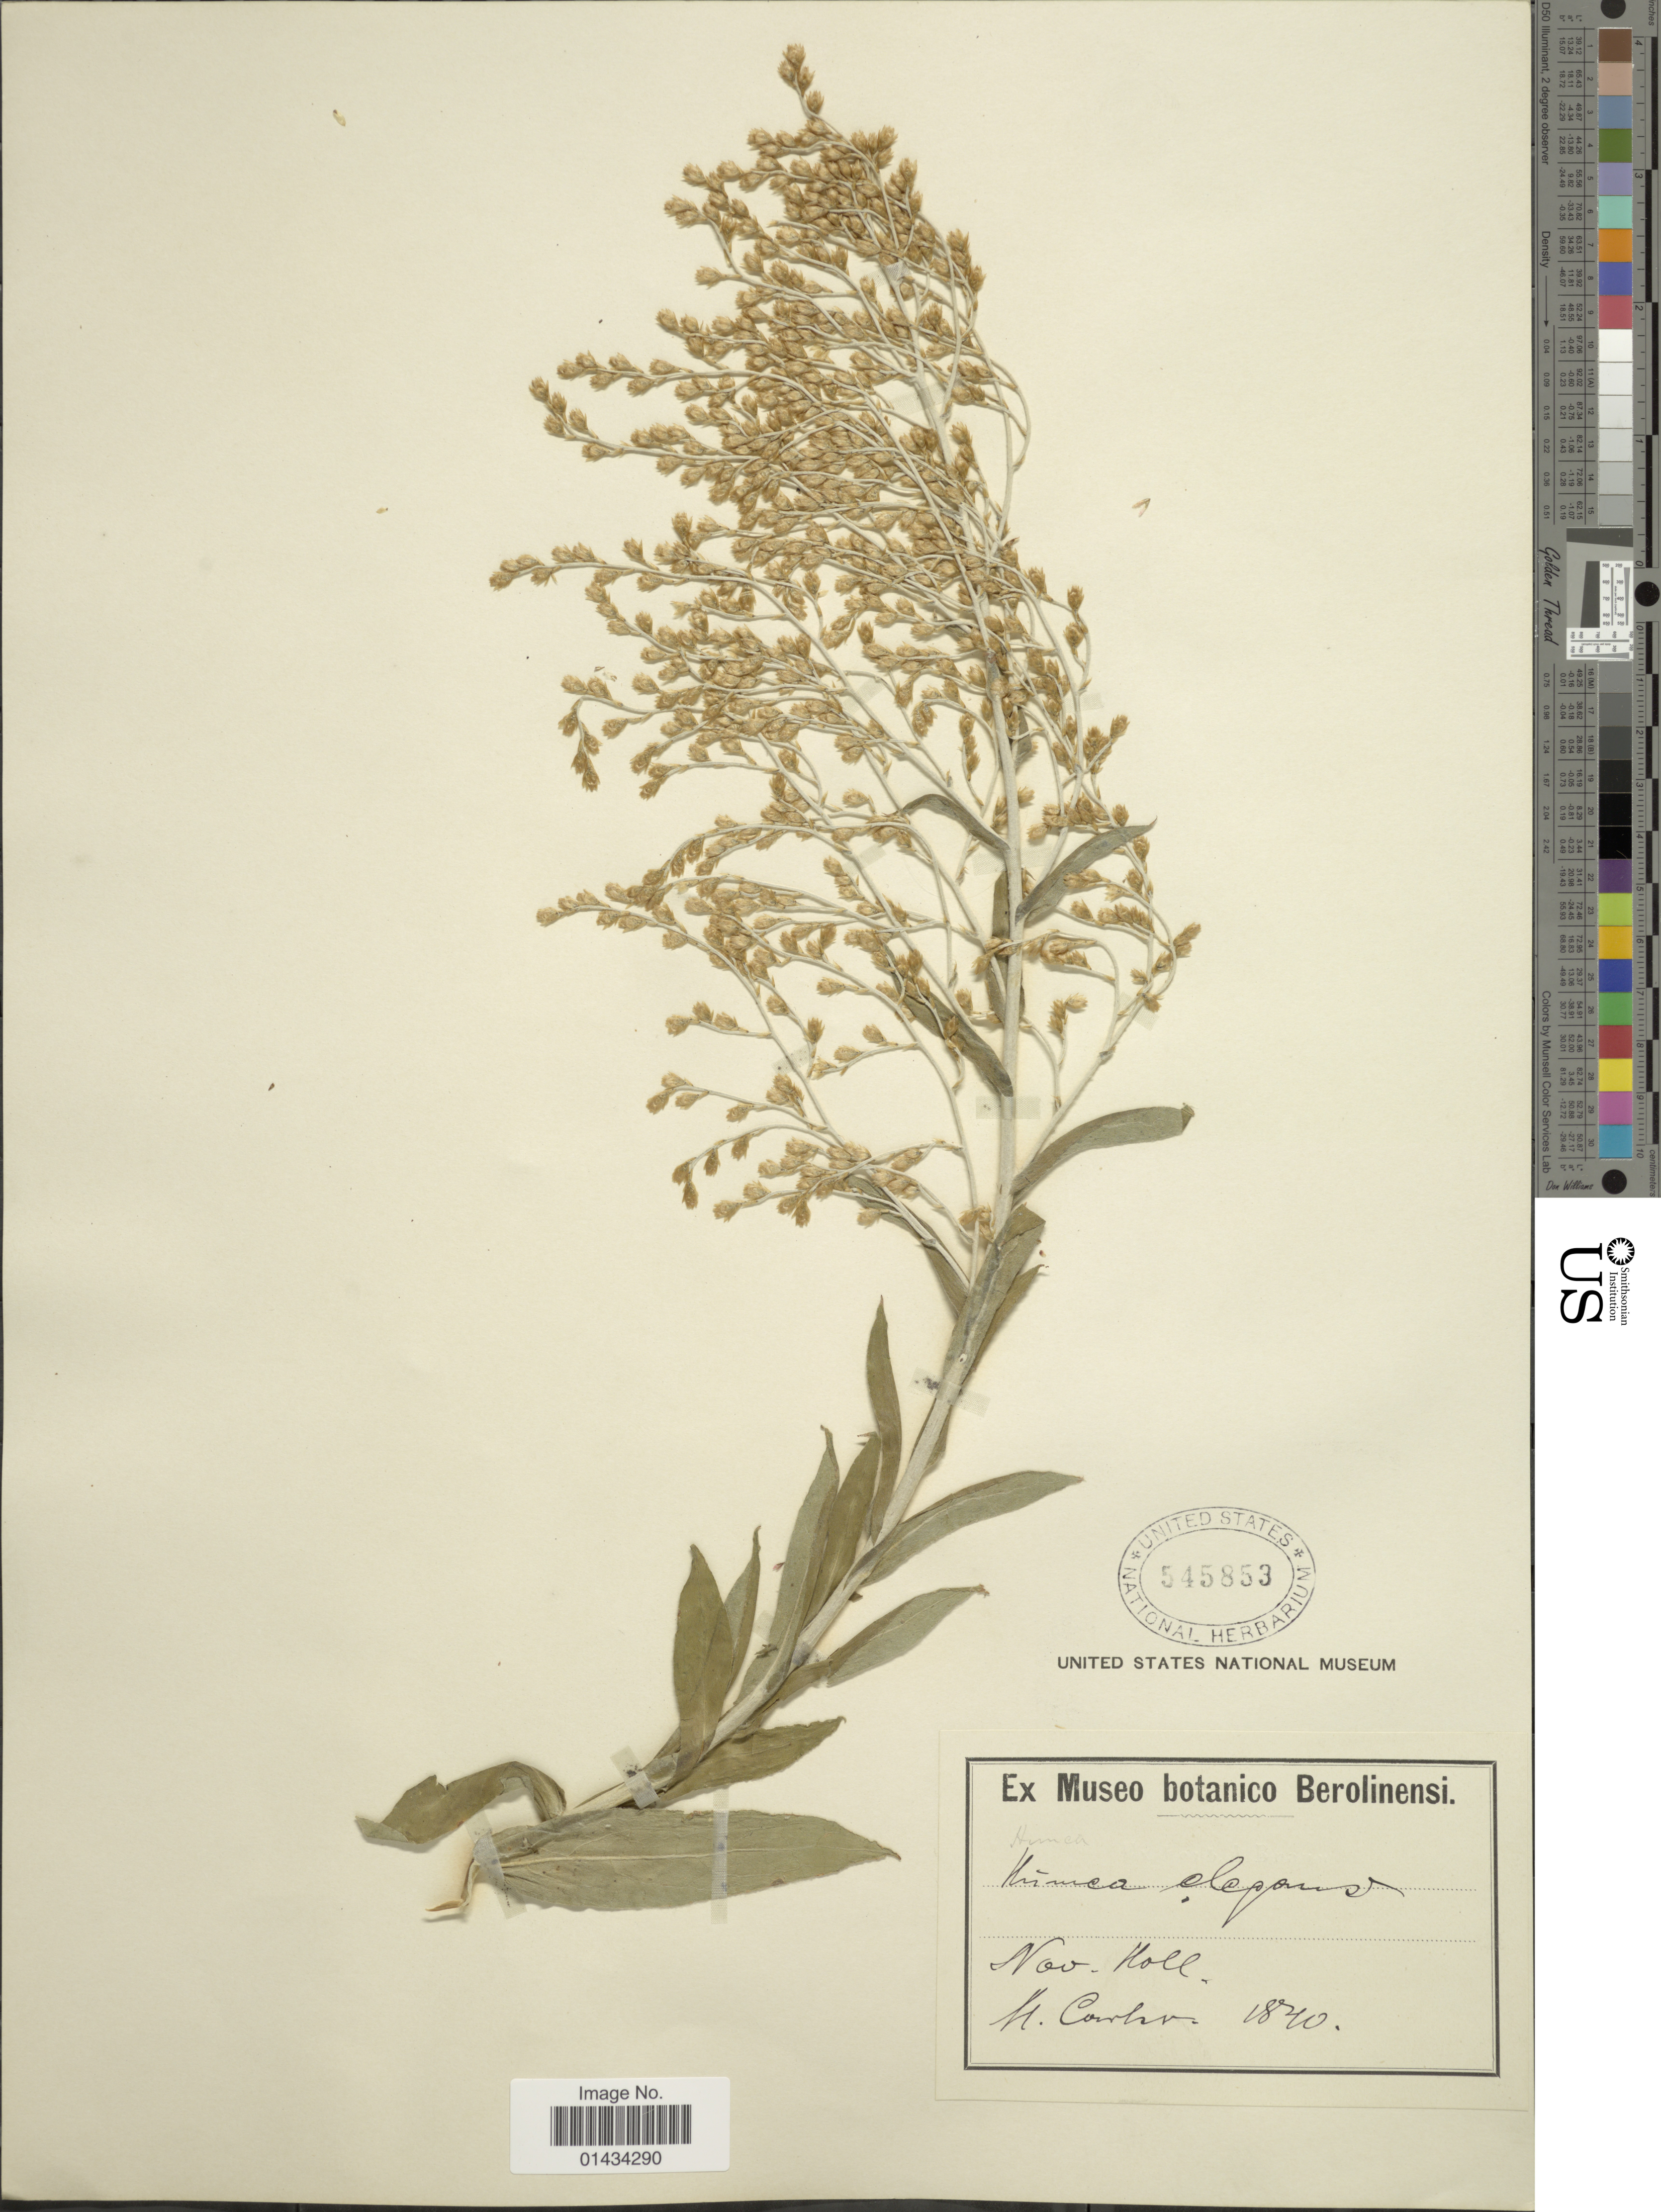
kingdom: Plantae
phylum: Tracheophyta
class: Magnoliopsida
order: Asterales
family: Asteraceae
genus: Humea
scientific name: Humea elegans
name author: Sm.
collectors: H. Carlsr.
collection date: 1840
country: Australia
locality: Nov. Holl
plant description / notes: Collector "H. Carlsr." (??) = Hortus Carlsruhanus?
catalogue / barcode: US 545853